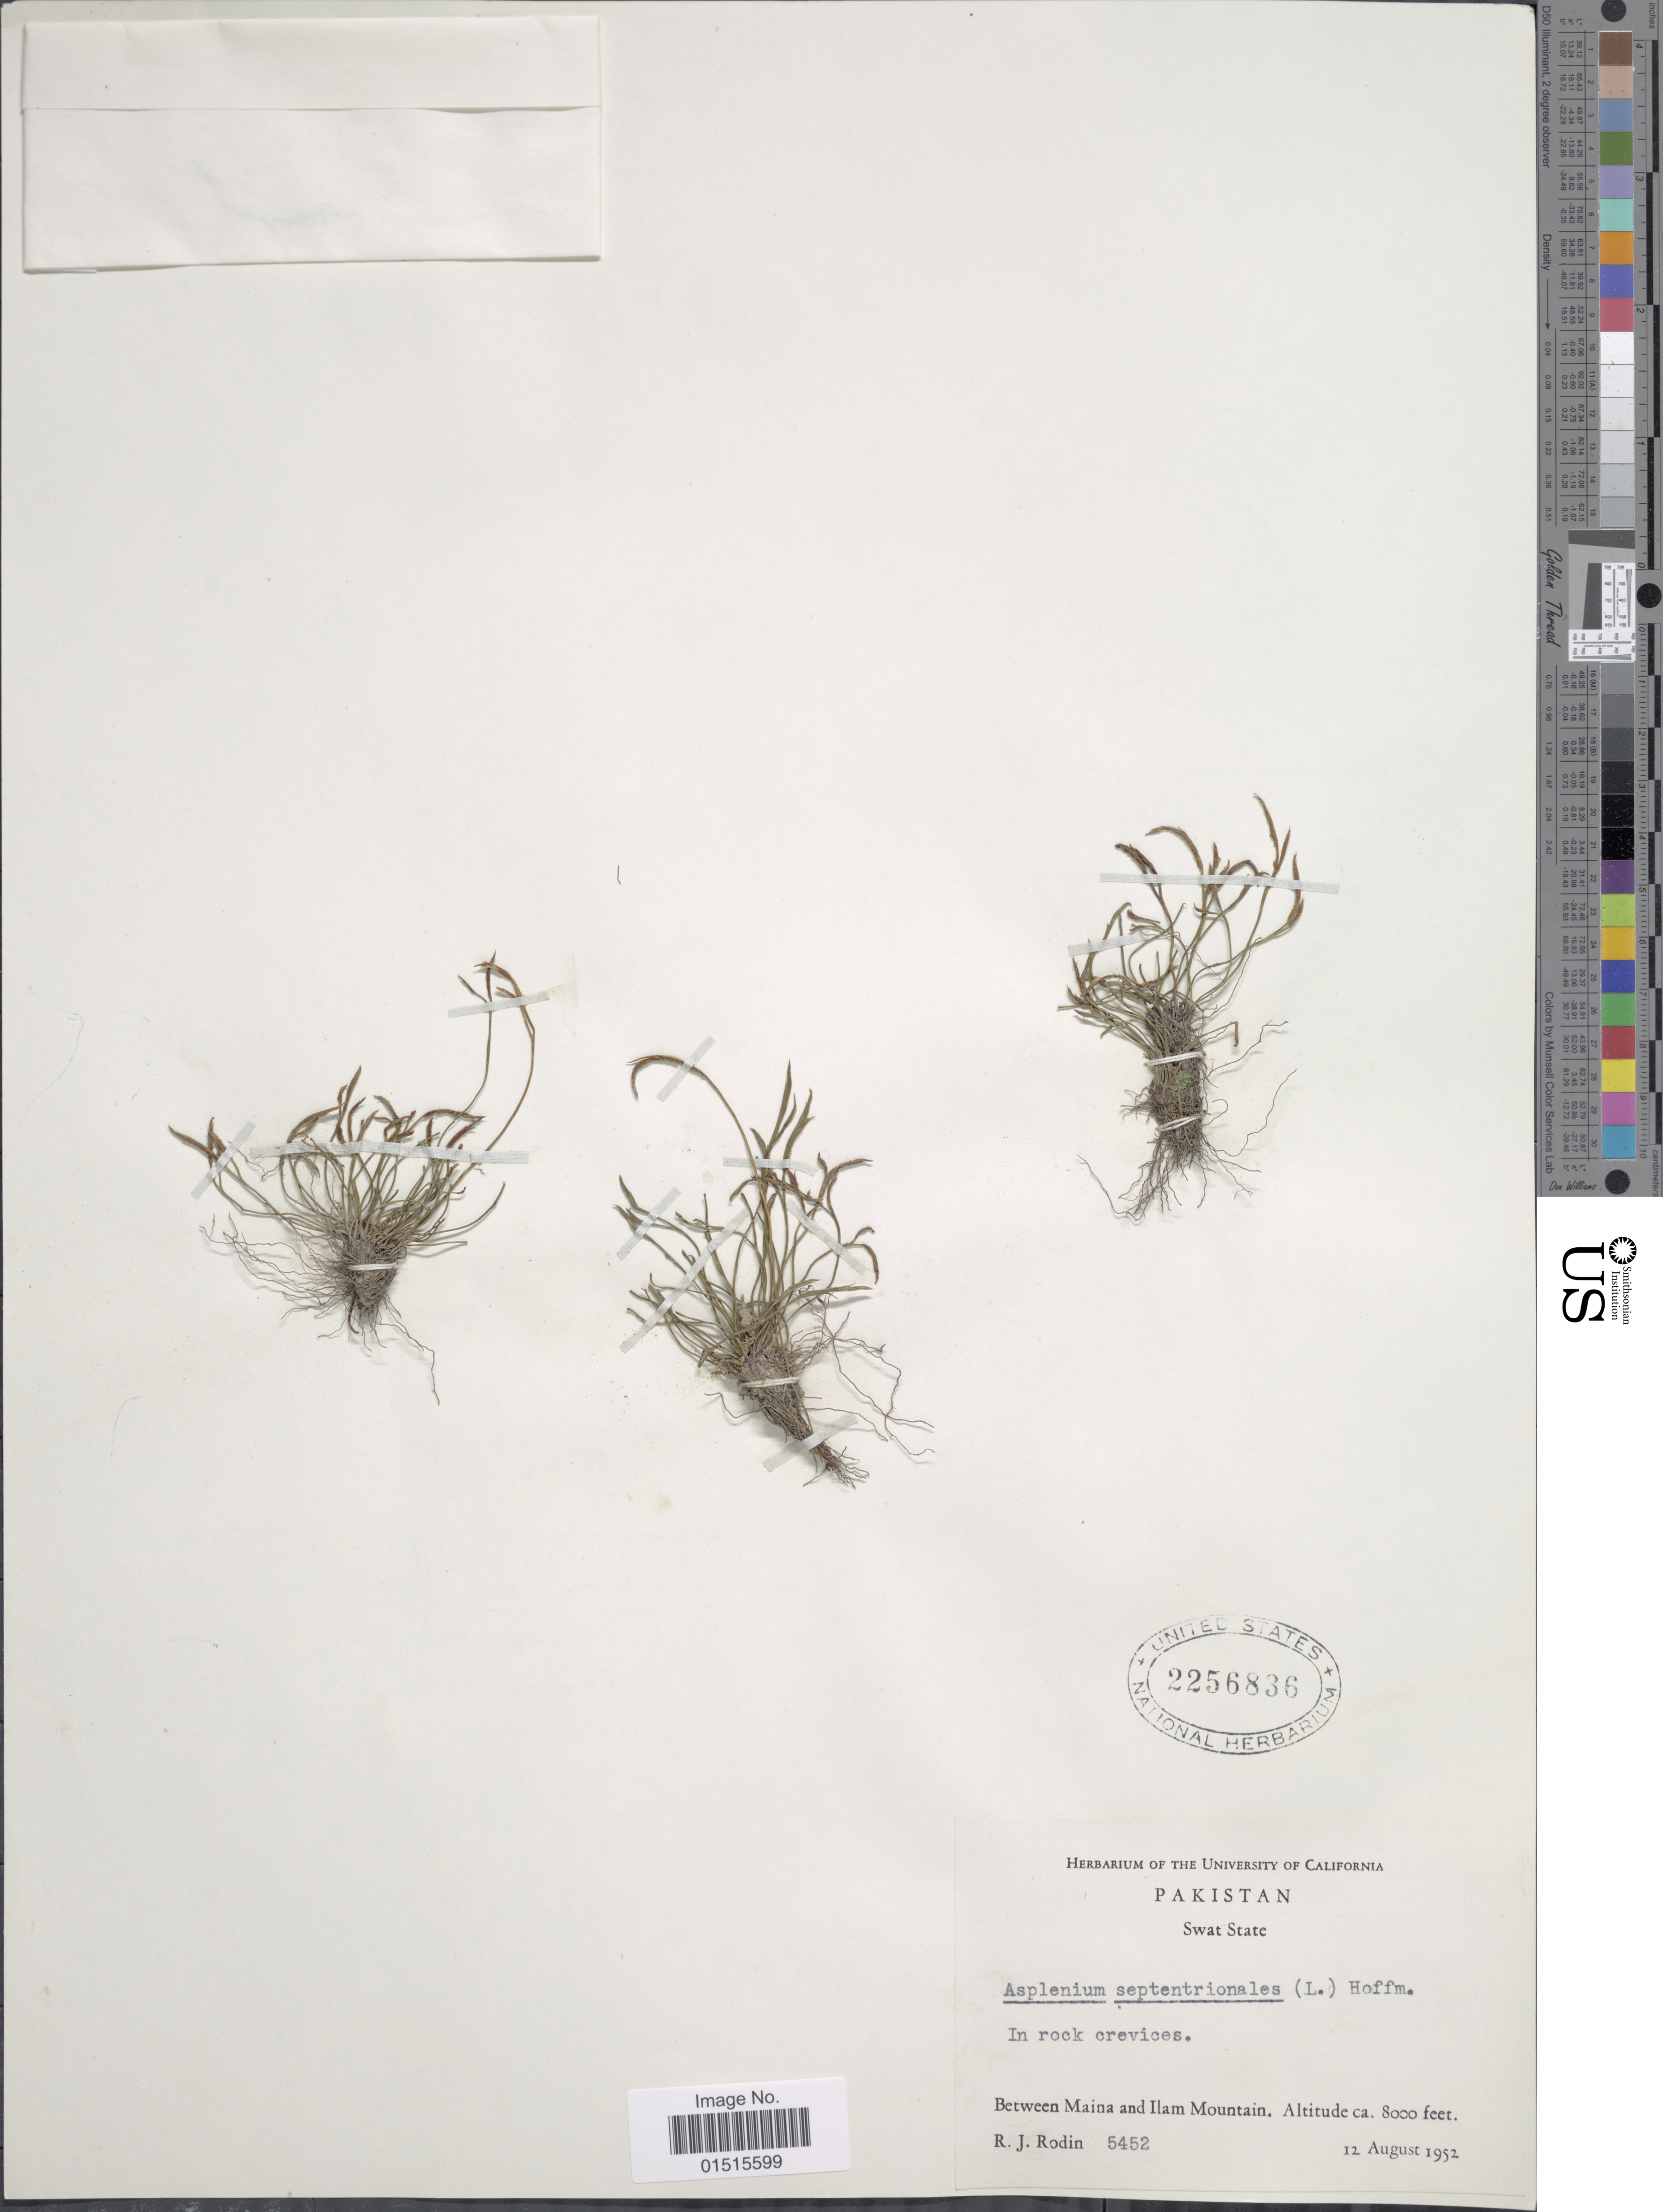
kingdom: Plantae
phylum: Tracheophyta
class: Polypodiopsida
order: Polypodiales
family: Aspleniaceae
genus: Asplenium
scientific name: Asplenium septentrionale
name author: (L.) Hoffm.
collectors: R. J. Rodin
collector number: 5452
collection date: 1952-08-12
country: Pakistan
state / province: Khyber Pakhtunkhwa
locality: Swat State, in rock crevices, Between Maina and Illam Mountain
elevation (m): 2438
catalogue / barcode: US 2256836